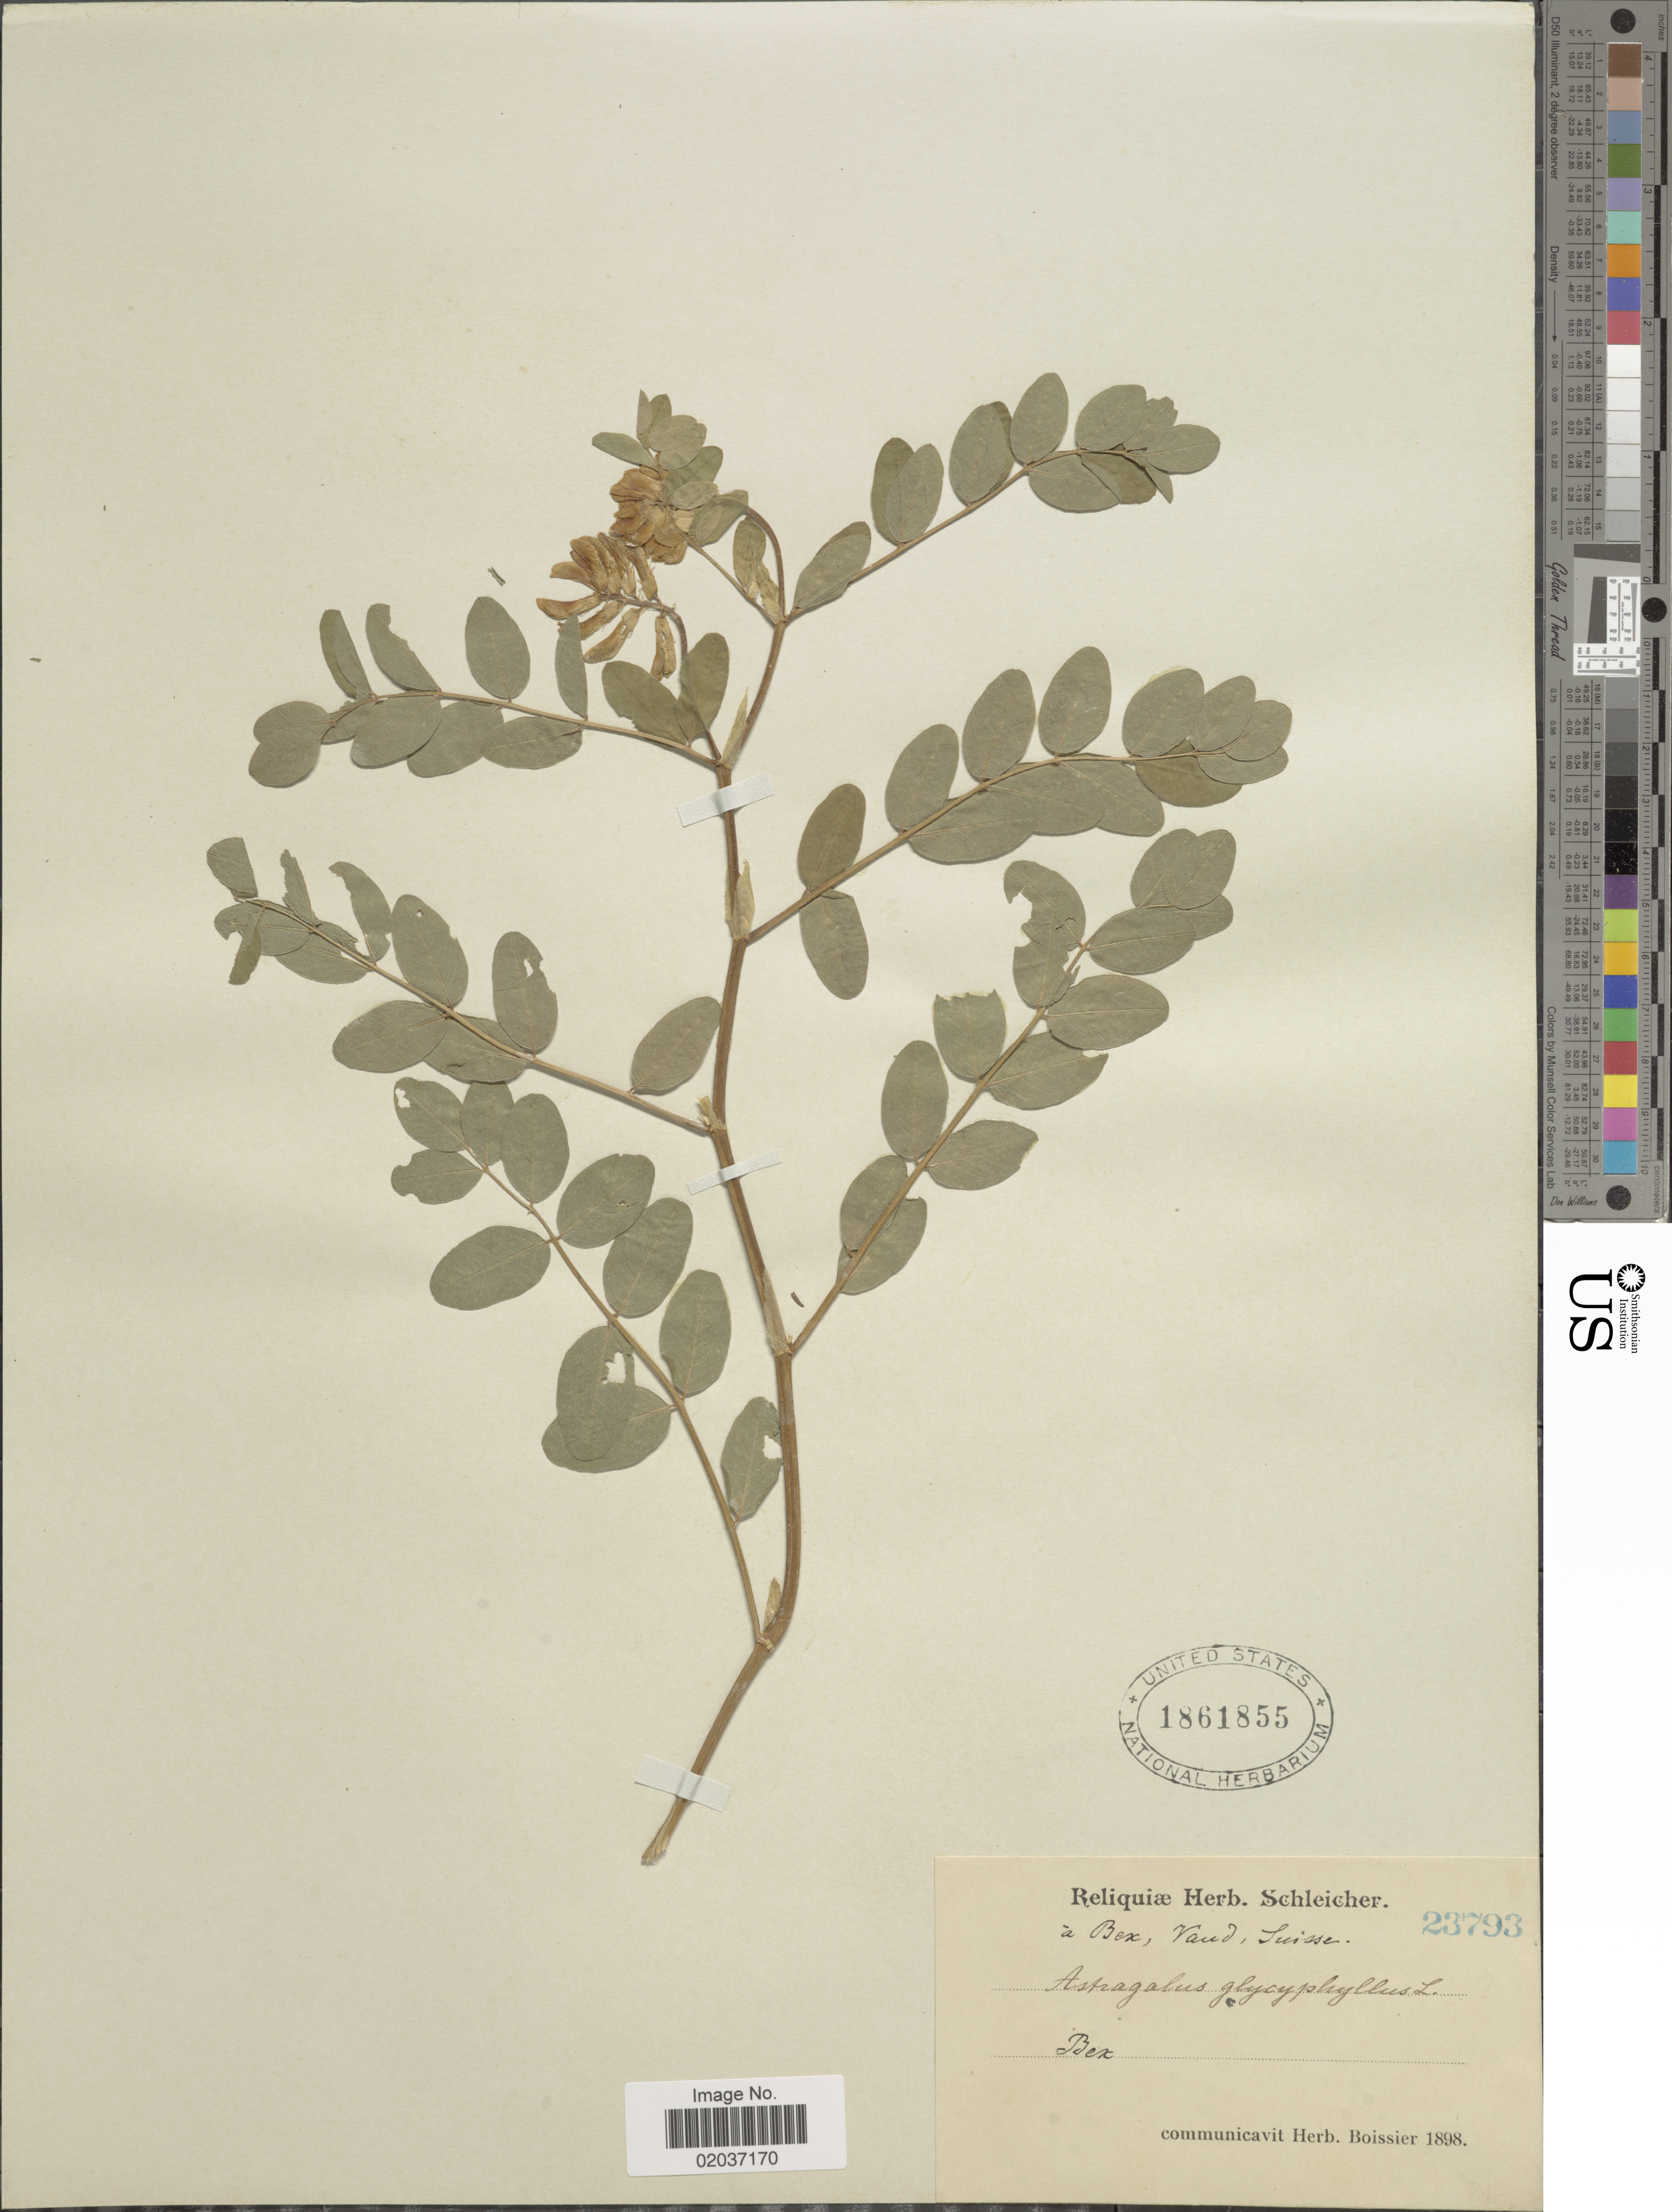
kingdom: Plantae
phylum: Tracheophyta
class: Magnoliopsida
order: Fabales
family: Fabaceae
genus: Astragalus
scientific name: Astragalus glycyphyllos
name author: L.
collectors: ex herb. Schleicher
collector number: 23793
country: Switzerland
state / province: Vaud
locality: Bex, Vaud. Suisse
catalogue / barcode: US 1861822